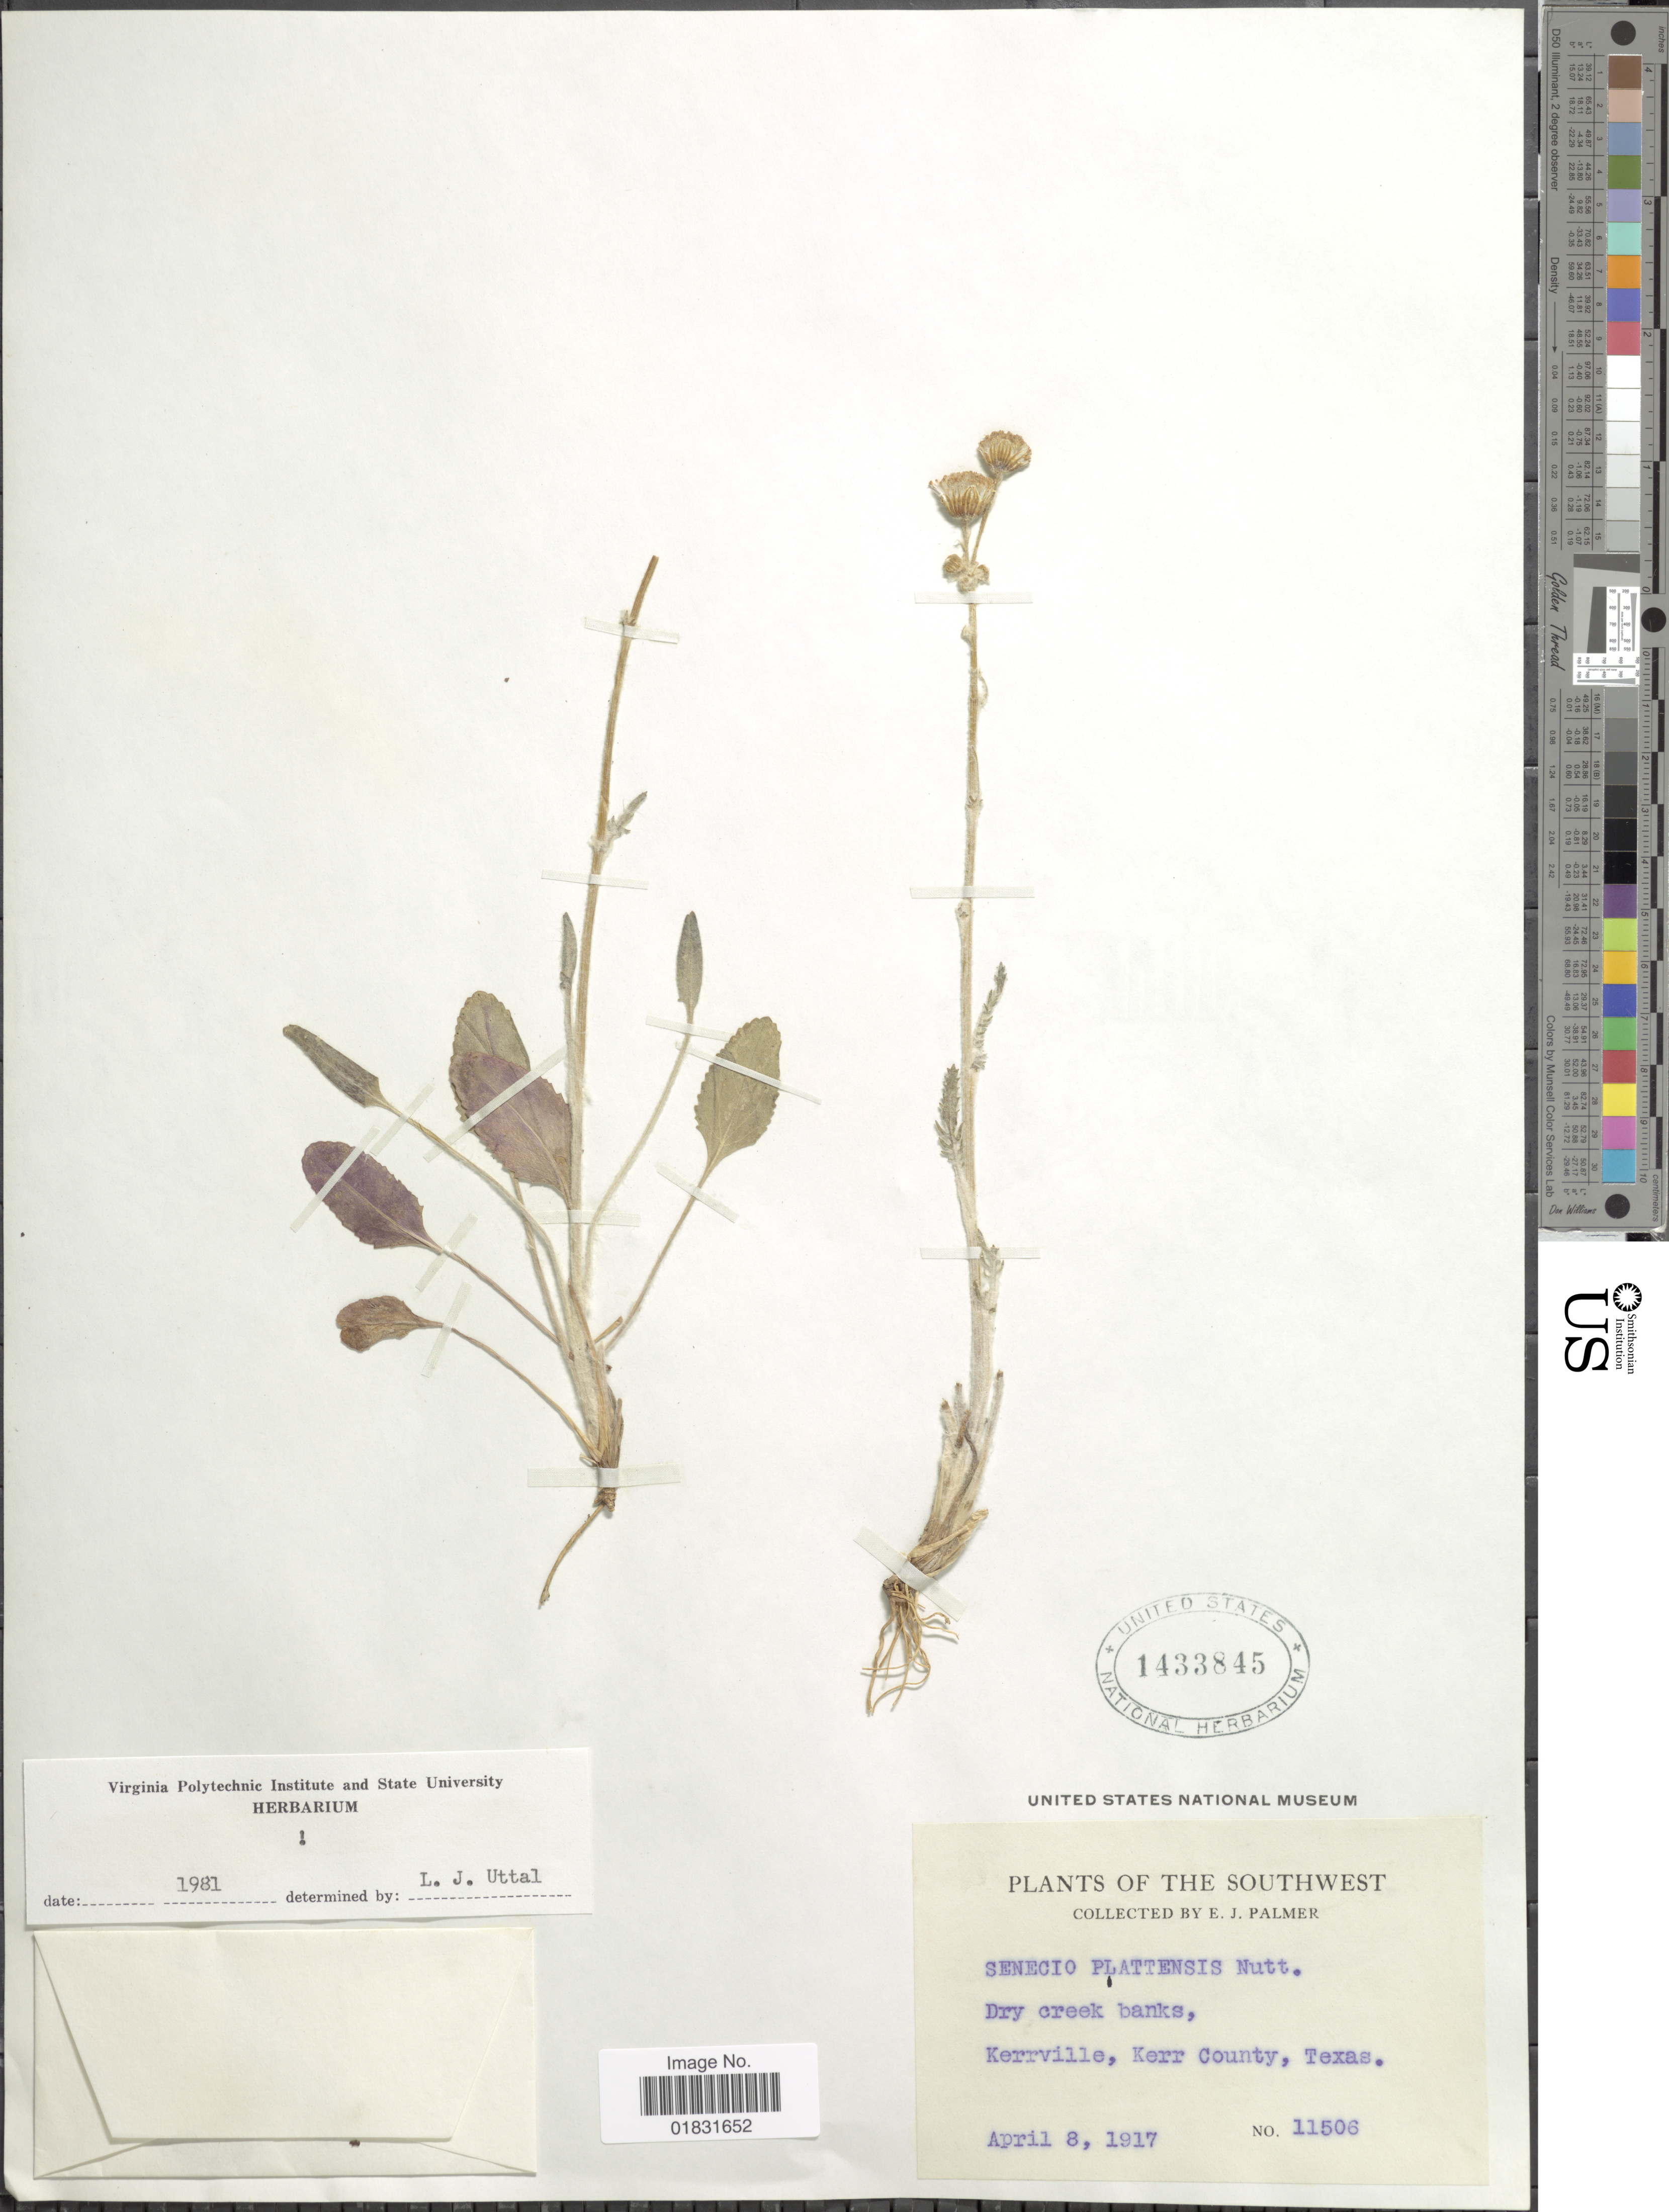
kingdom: Plantae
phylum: Tracheophyta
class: Magnoliopsida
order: Asterales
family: Asteraceae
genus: Packera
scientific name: Packera plattensis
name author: W.A. Weber & Á. Löve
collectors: E. J. Palmer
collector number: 11506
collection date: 1917-04-08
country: United States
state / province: Texas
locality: The Southwest, Dry creek banks, Kerrville, Kerr County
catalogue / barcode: US 1433845